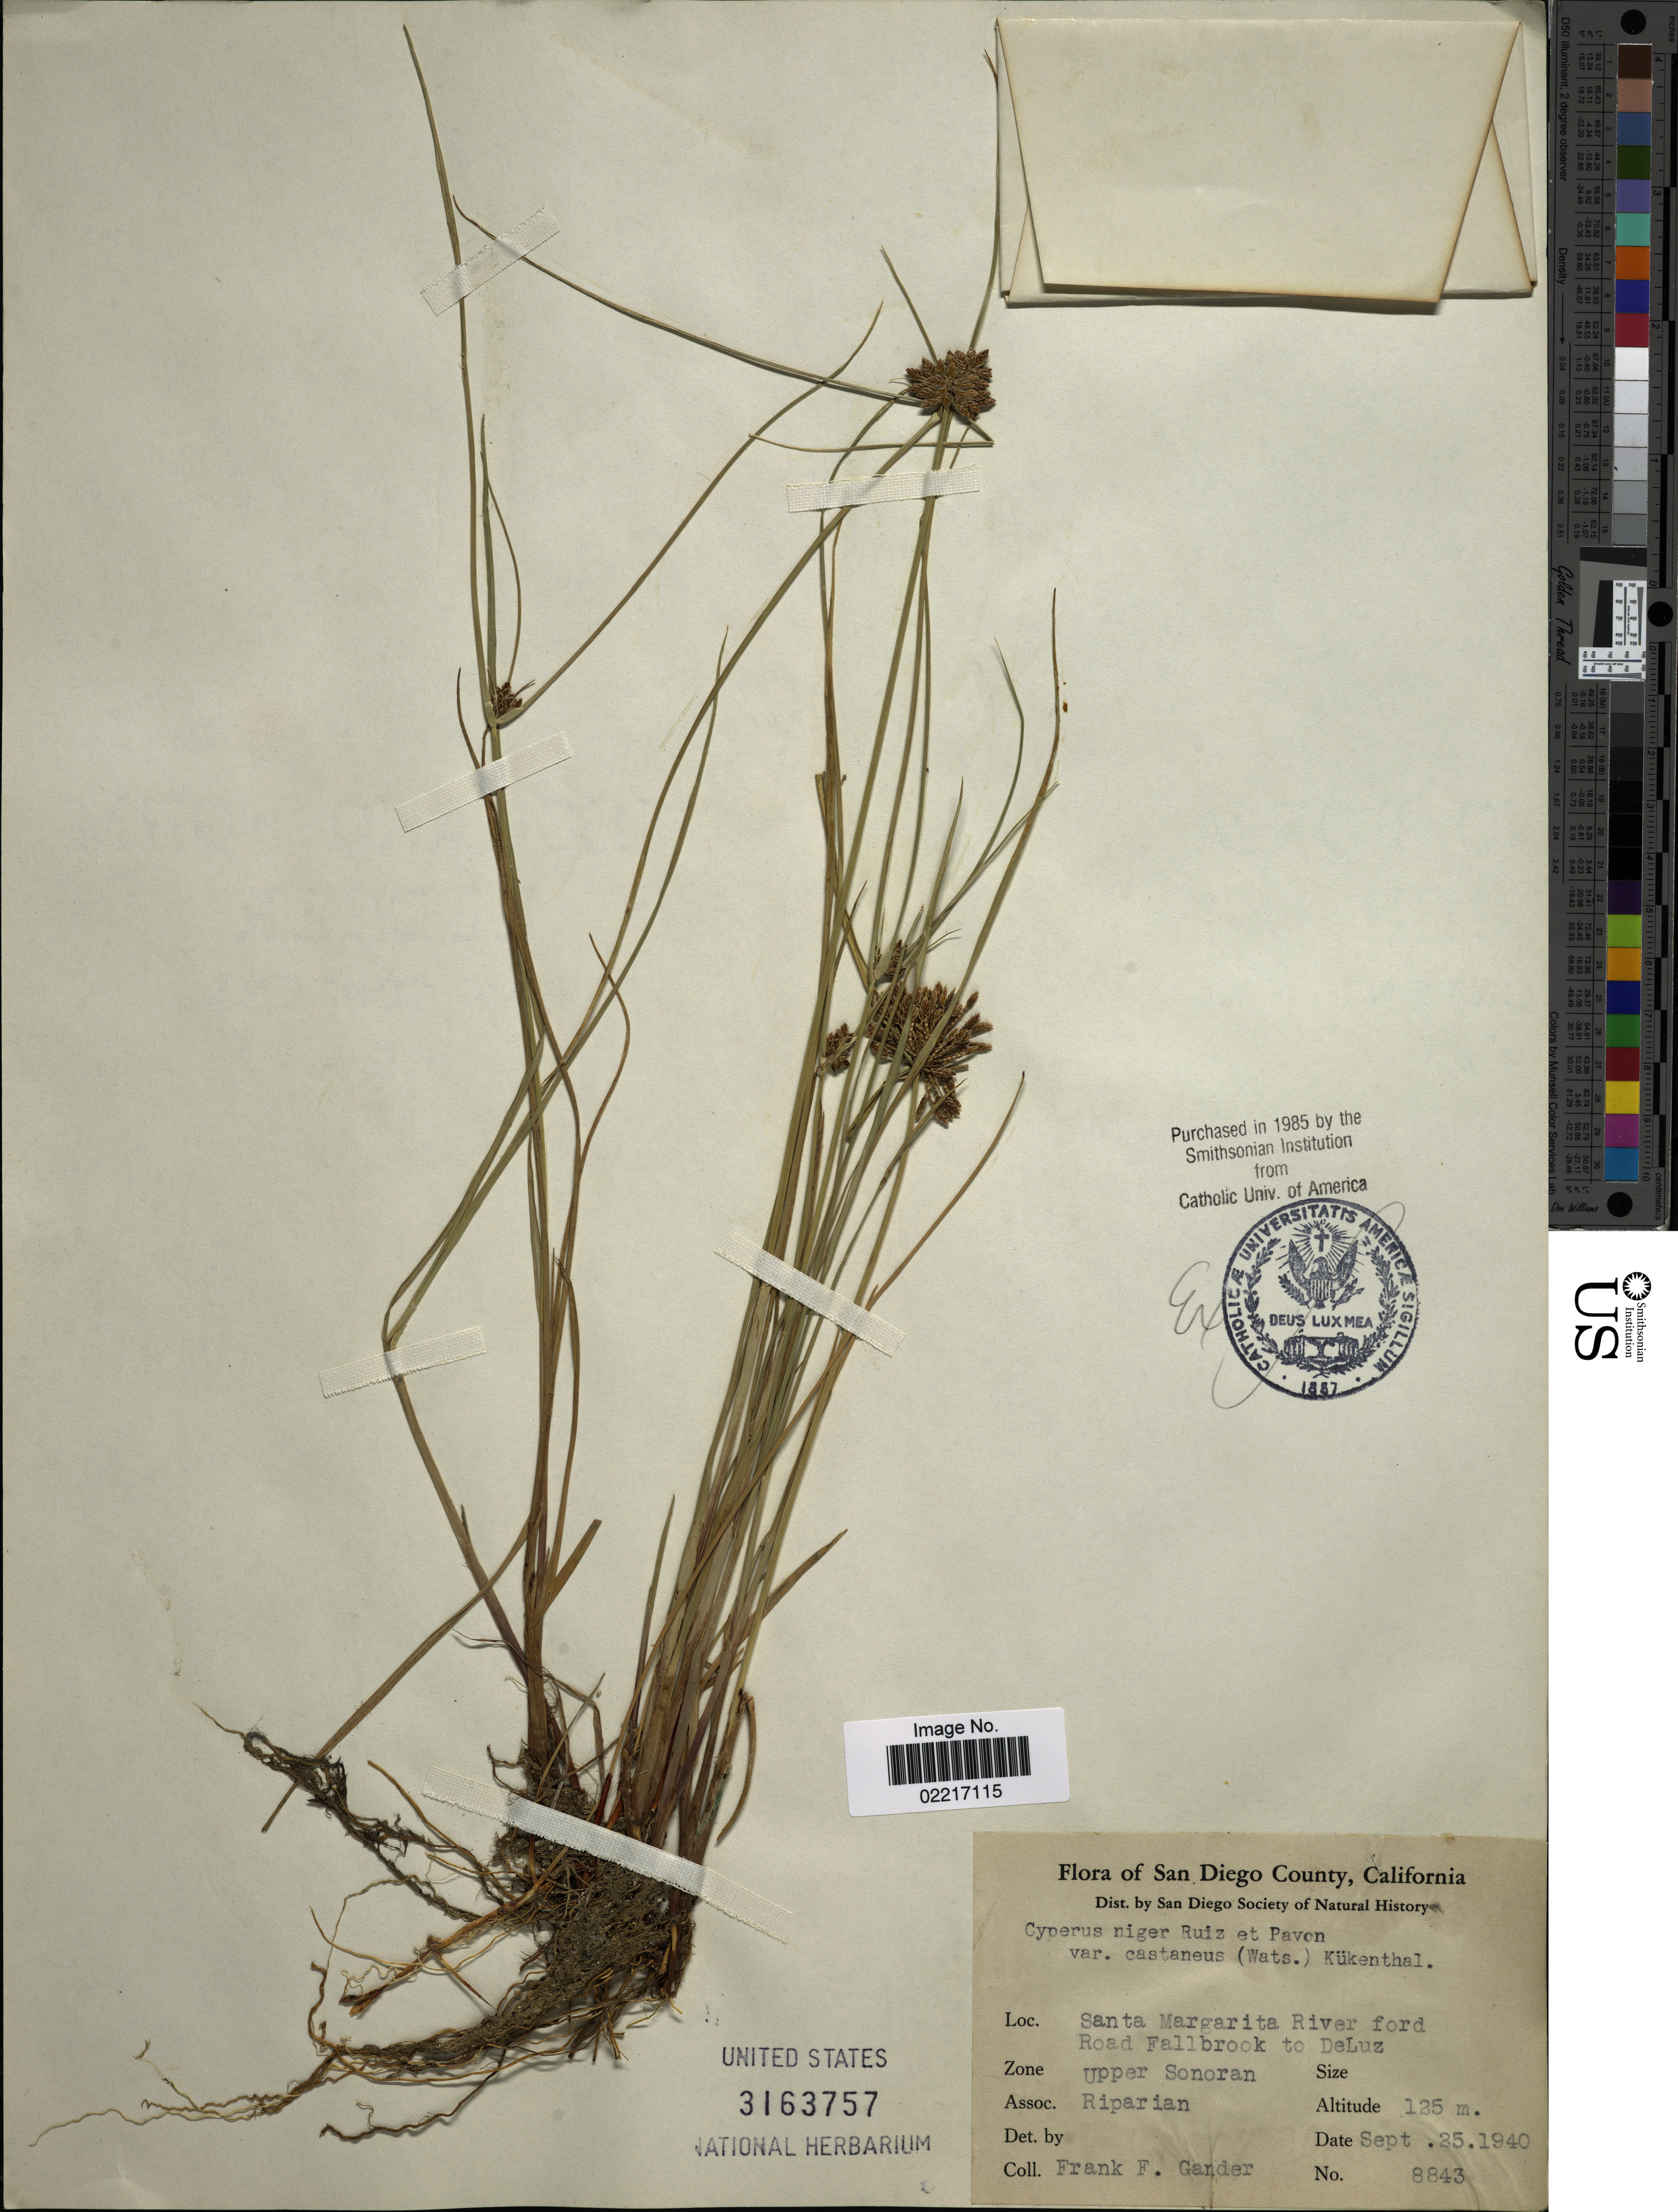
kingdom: Plantae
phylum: Tracheophyta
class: Liliopsida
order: Poales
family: Cyperaceae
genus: Cyperus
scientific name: Cyperus niger var. castaneus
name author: (S. Watson) Kük.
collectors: F. Gander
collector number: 8843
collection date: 1940-09-25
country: United States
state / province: California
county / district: San Diego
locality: San Diego County, Santa Margarita River ford, Road Fallbrook DeLuz, upper Sonoran, Riparian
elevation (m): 125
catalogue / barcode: US 3163757